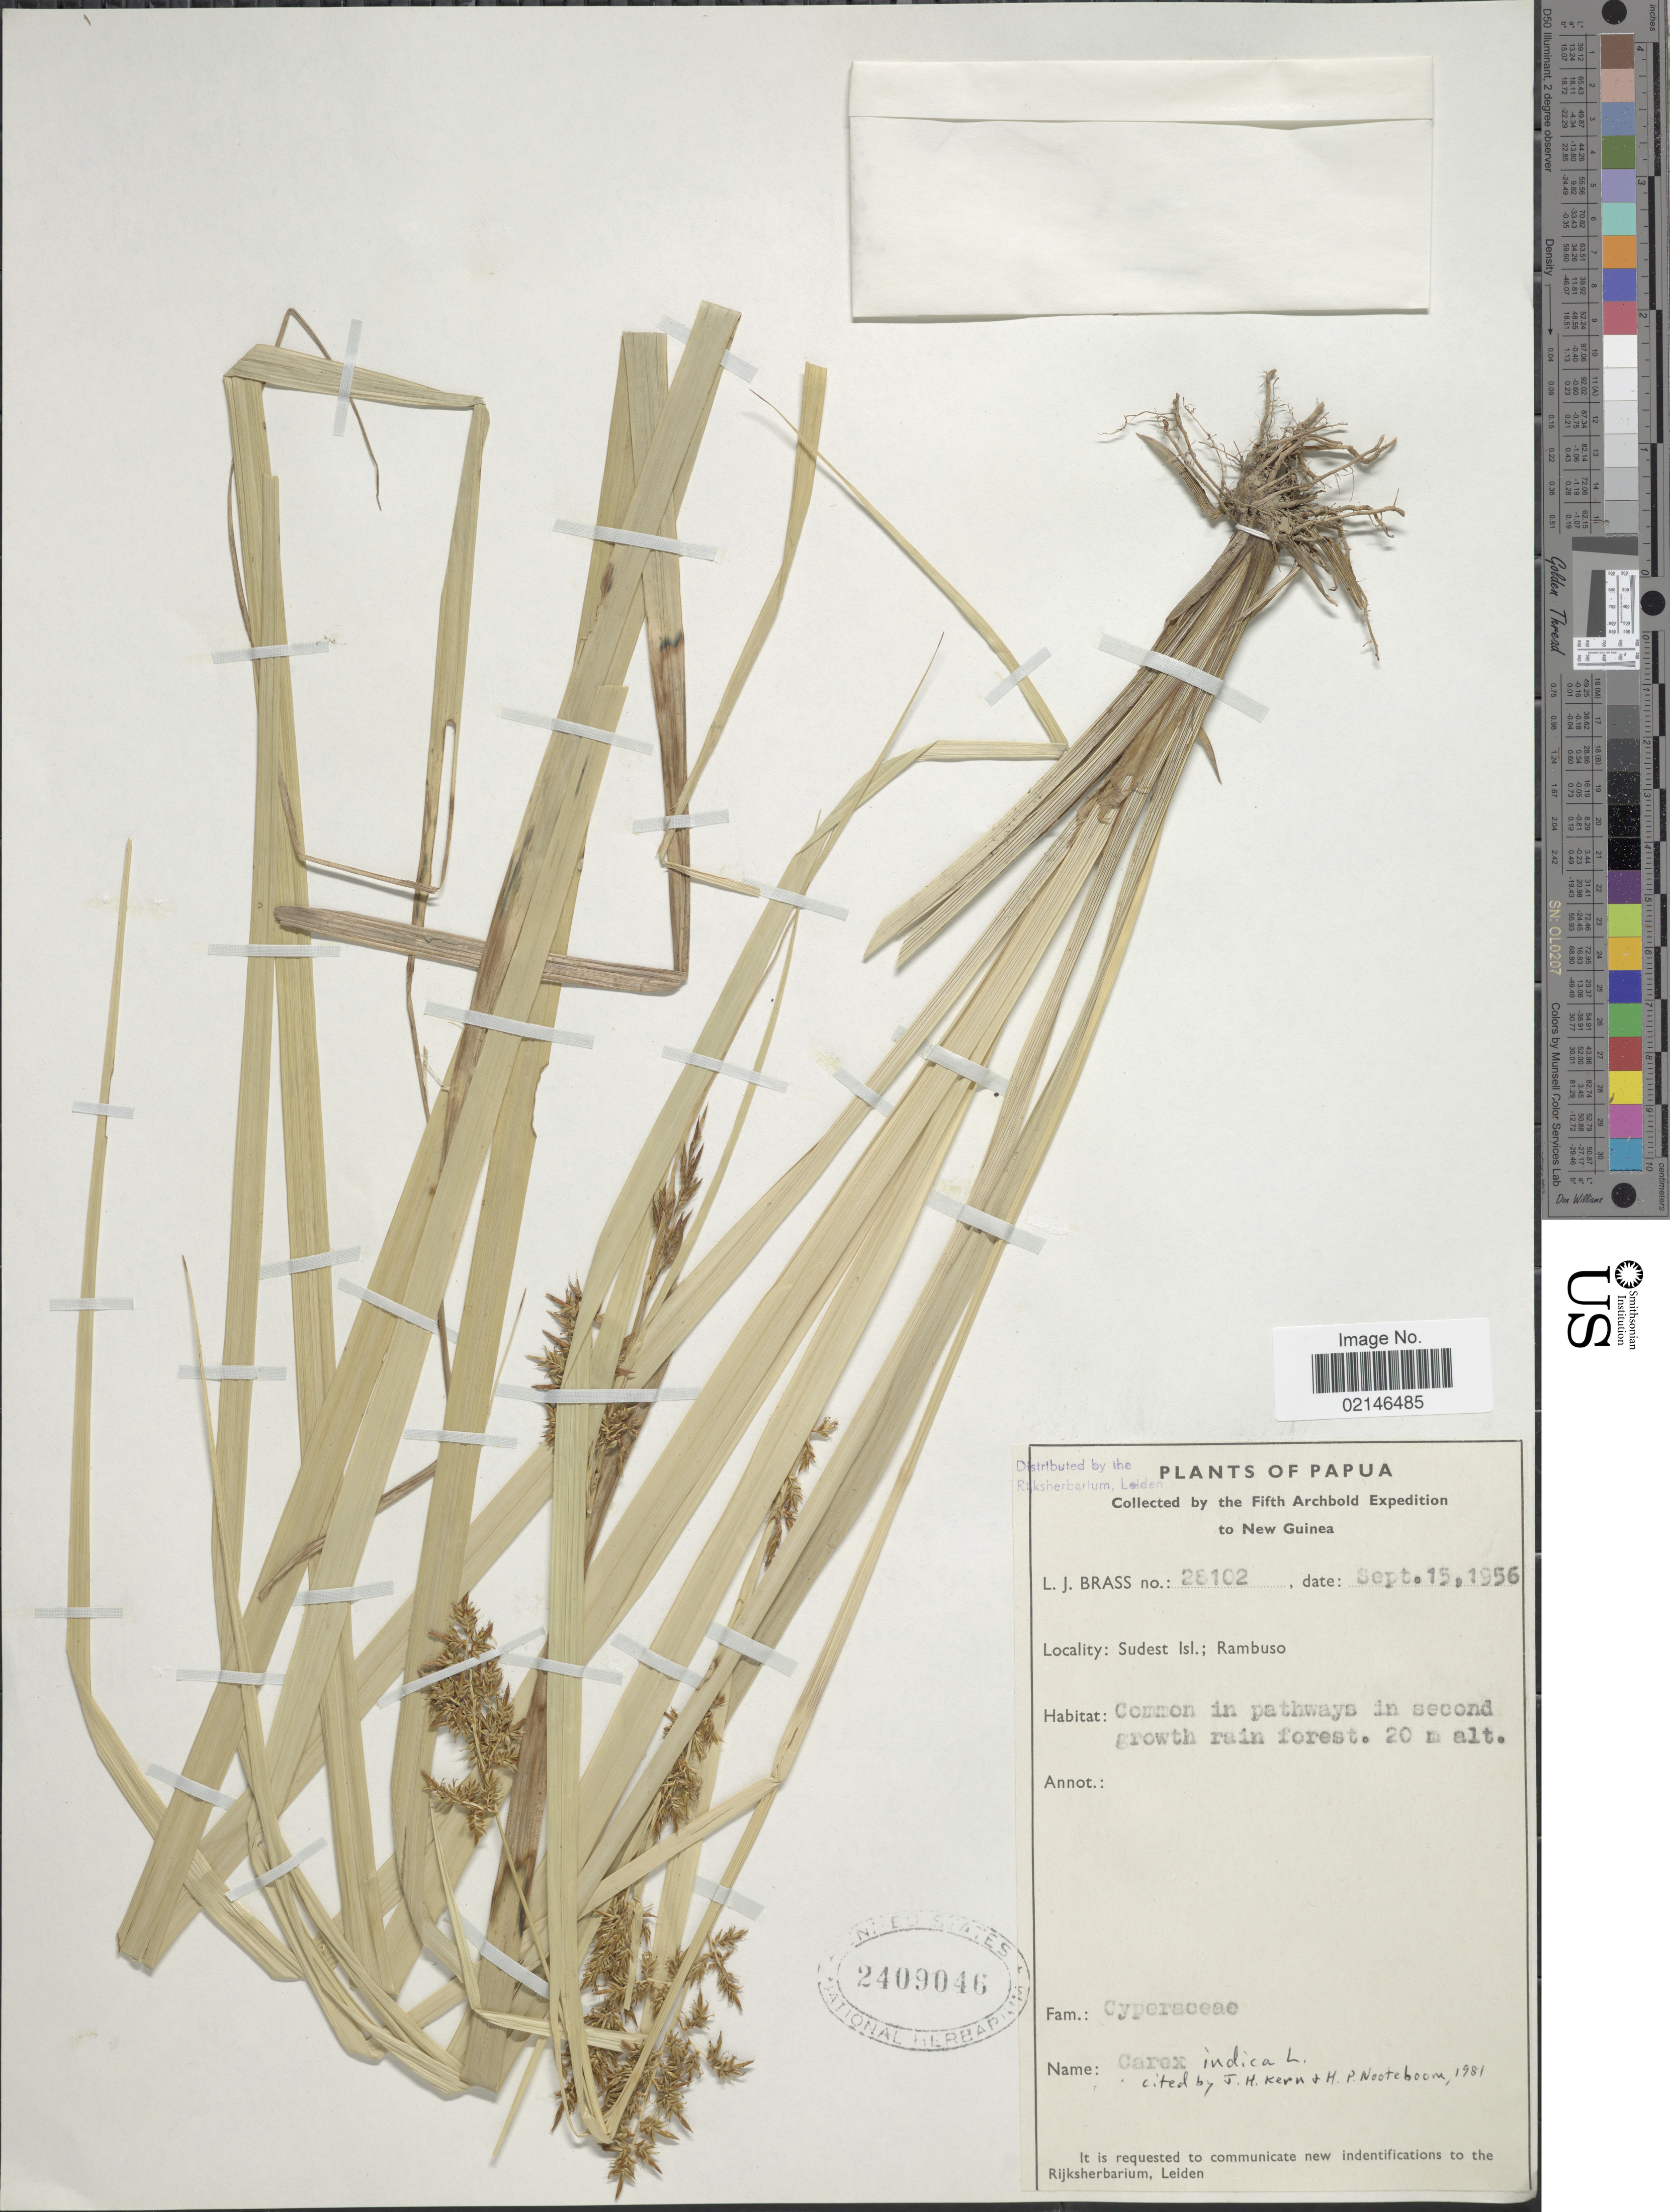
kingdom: Plantae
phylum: Tracheophyta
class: Liliopsida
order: Poales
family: Cyperaceae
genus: Carex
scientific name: Carex indica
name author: L.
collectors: L. J. Brass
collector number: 28102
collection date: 1956-09-15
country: Papua New Guinea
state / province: Milne Bay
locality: Papua, New Guinea, Sudest Isl.; Rambuso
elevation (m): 20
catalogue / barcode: US 2409046